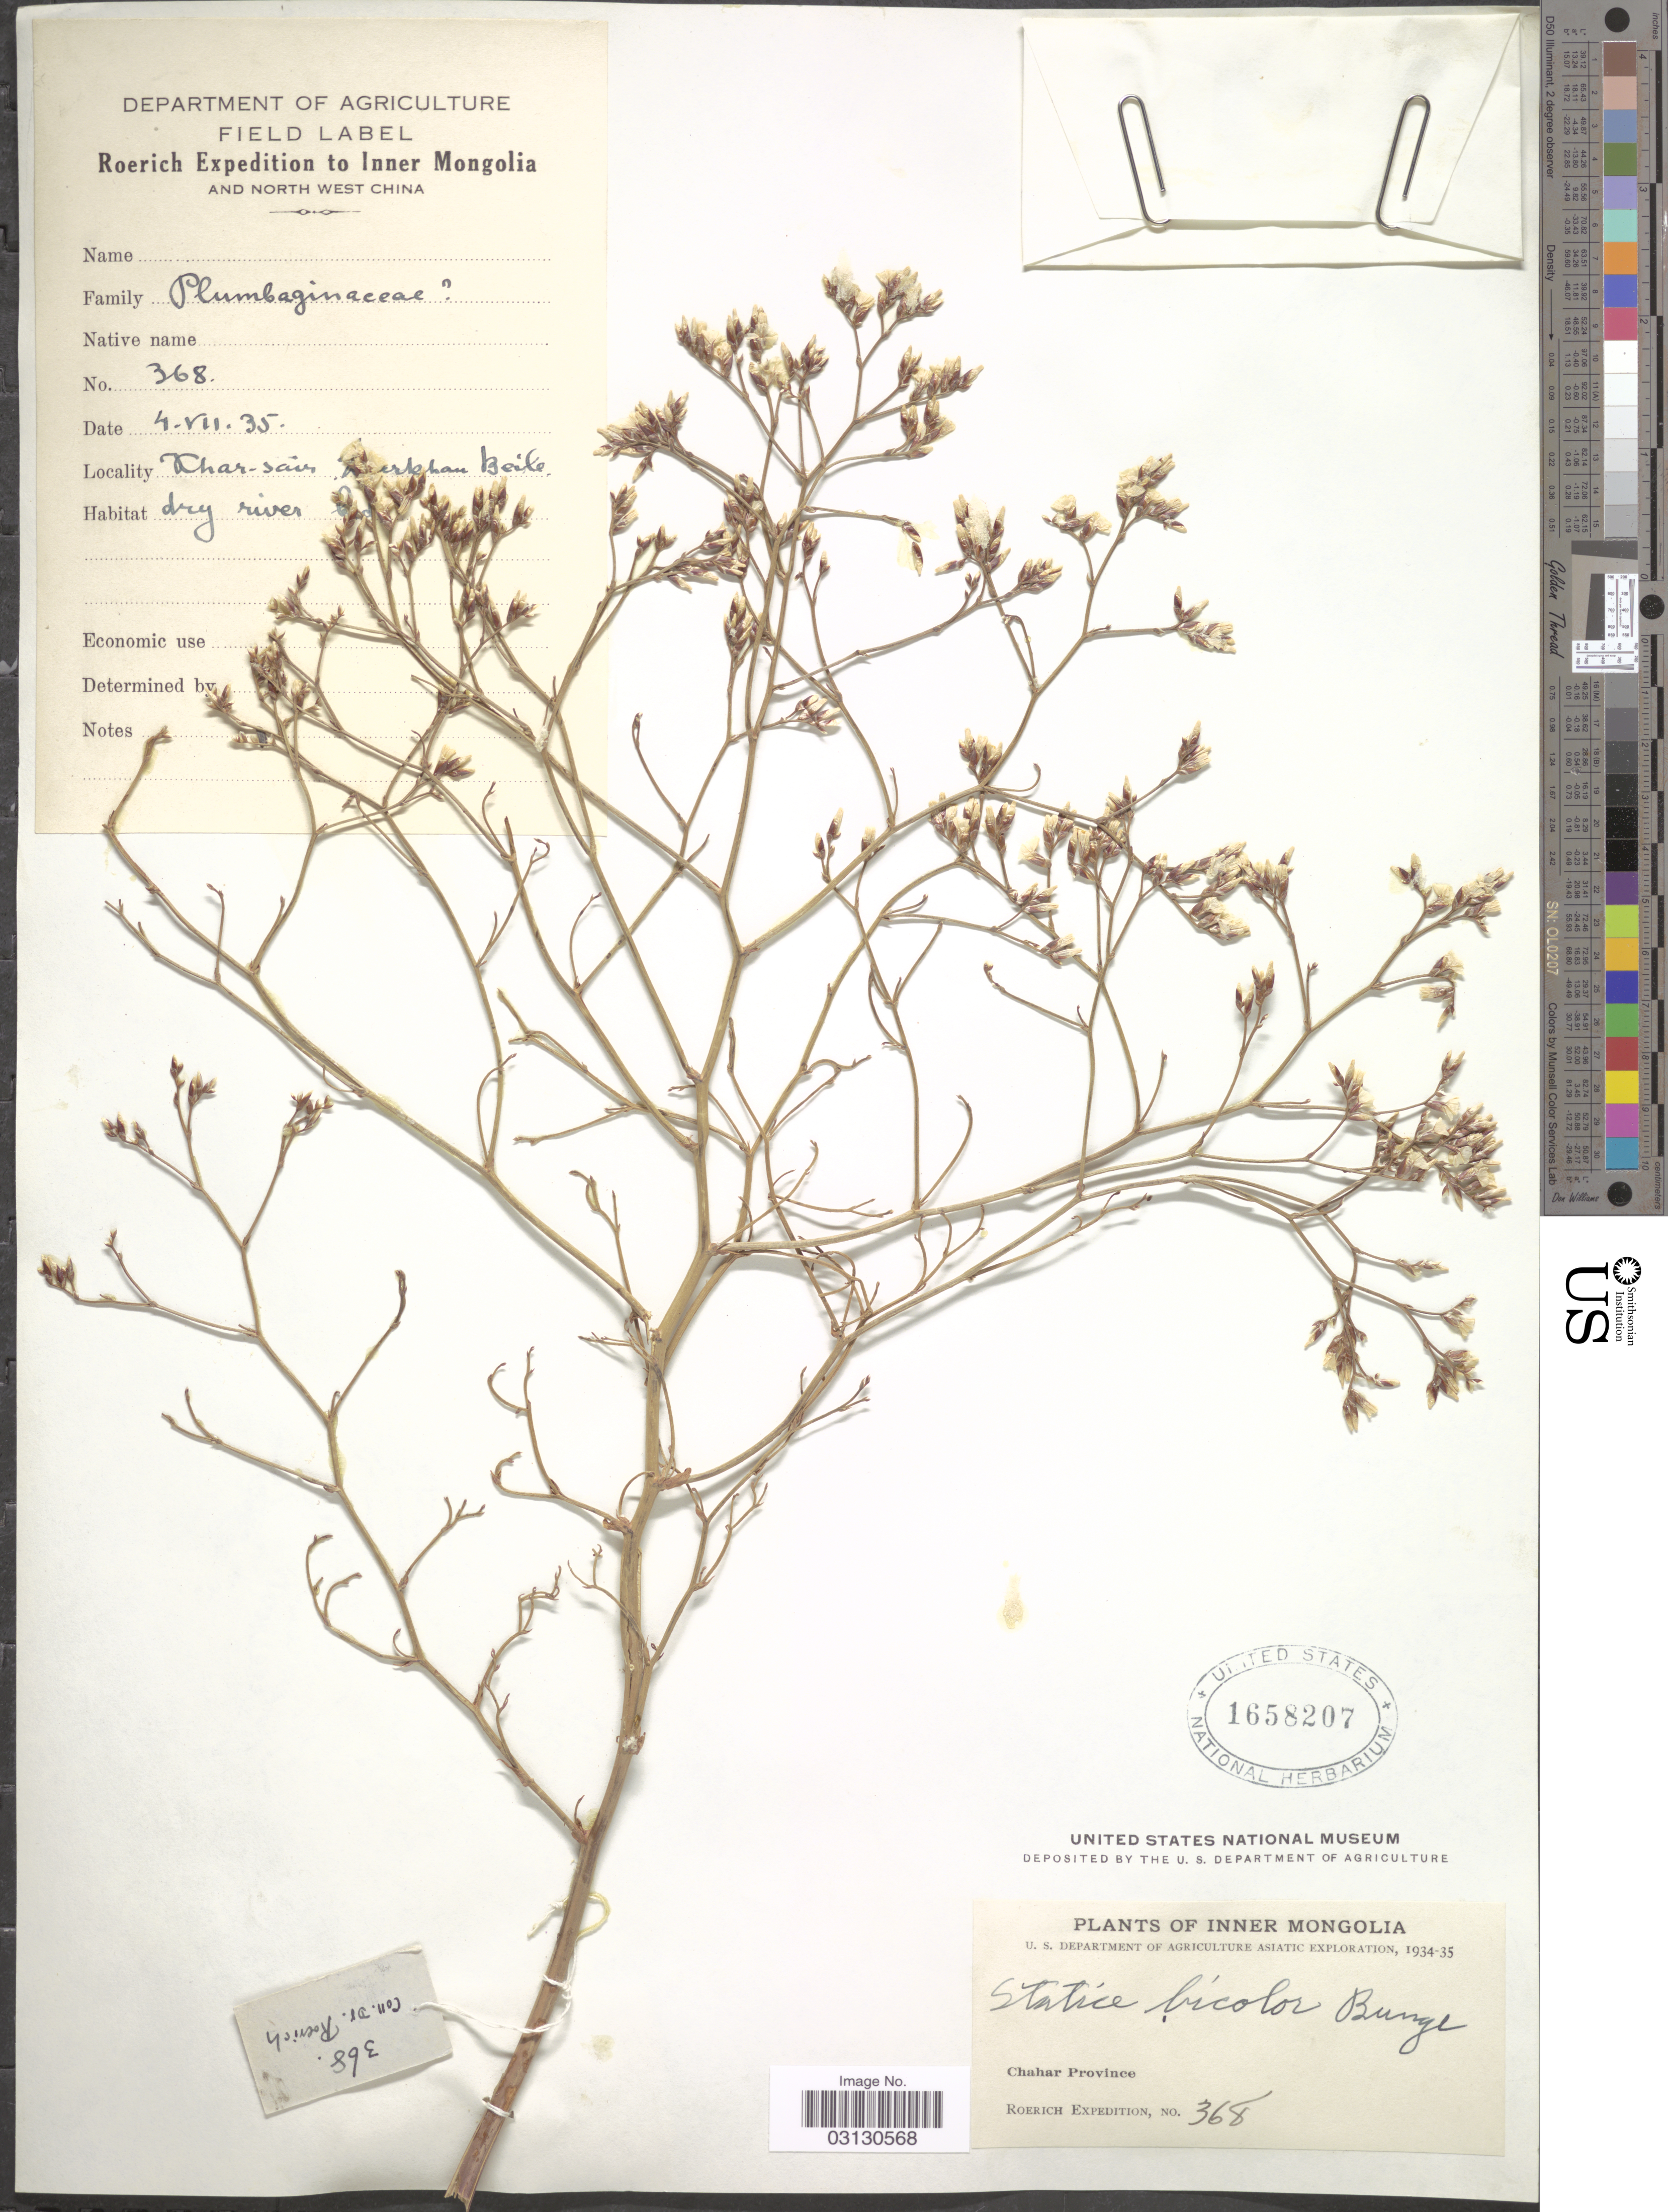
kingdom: Plantae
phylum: Tracheophyta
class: Magnoliopsida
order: Caryophyllales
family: Plumbaginaceae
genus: Limonium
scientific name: Limonium bicolor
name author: (Bunge) Kuntze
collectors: Roerich Expedition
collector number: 368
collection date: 1935-07-04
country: China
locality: Inner Mongolia and North West China. Khar-sair, Darkhan Beile, Chahar Province.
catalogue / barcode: US 1658207